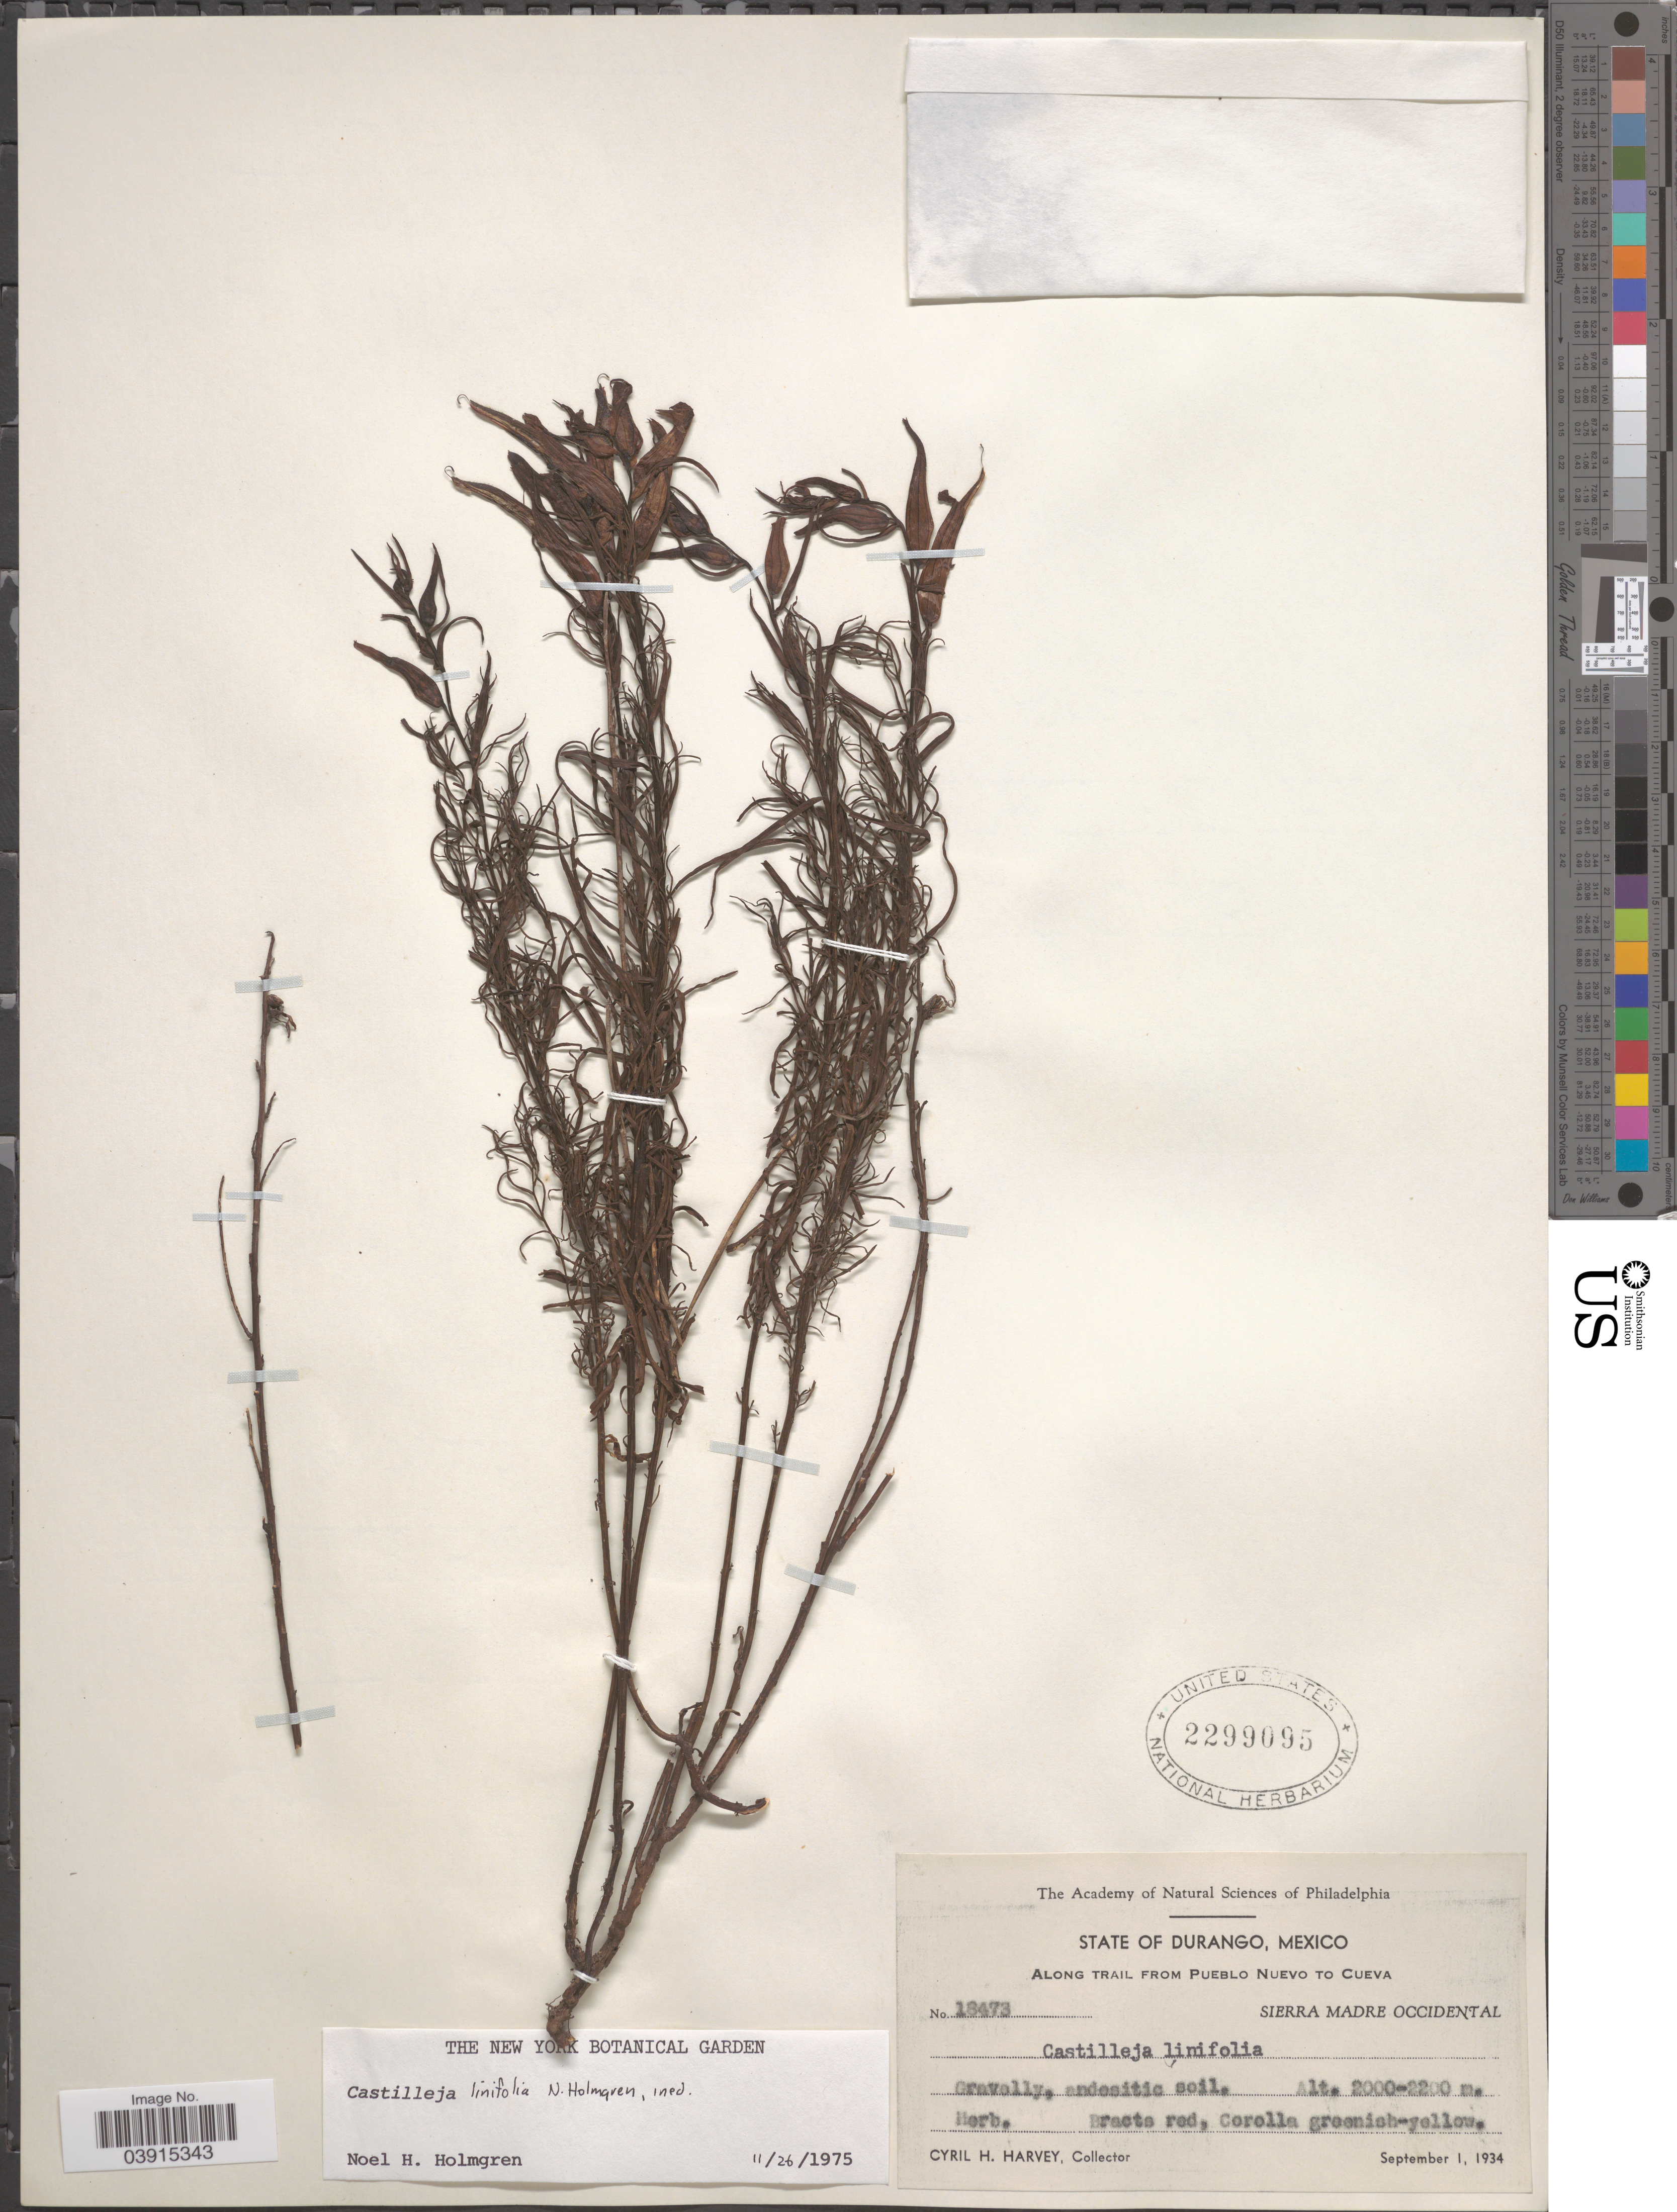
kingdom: Plantae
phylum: Tracheophyta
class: Magnoliopsida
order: Lamiales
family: Orobanchaceae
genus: Castilleja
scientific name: Castilleja linifolia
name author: N.H. Holmgren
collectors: C. H. Harvey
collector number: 18473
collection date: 1934-09-01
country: Mexico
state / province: Durango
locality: Along Trail from Pueblo Nuevo to Cueva. Sierra Madre Occidental.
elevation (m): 2000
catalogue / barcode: US 2299095